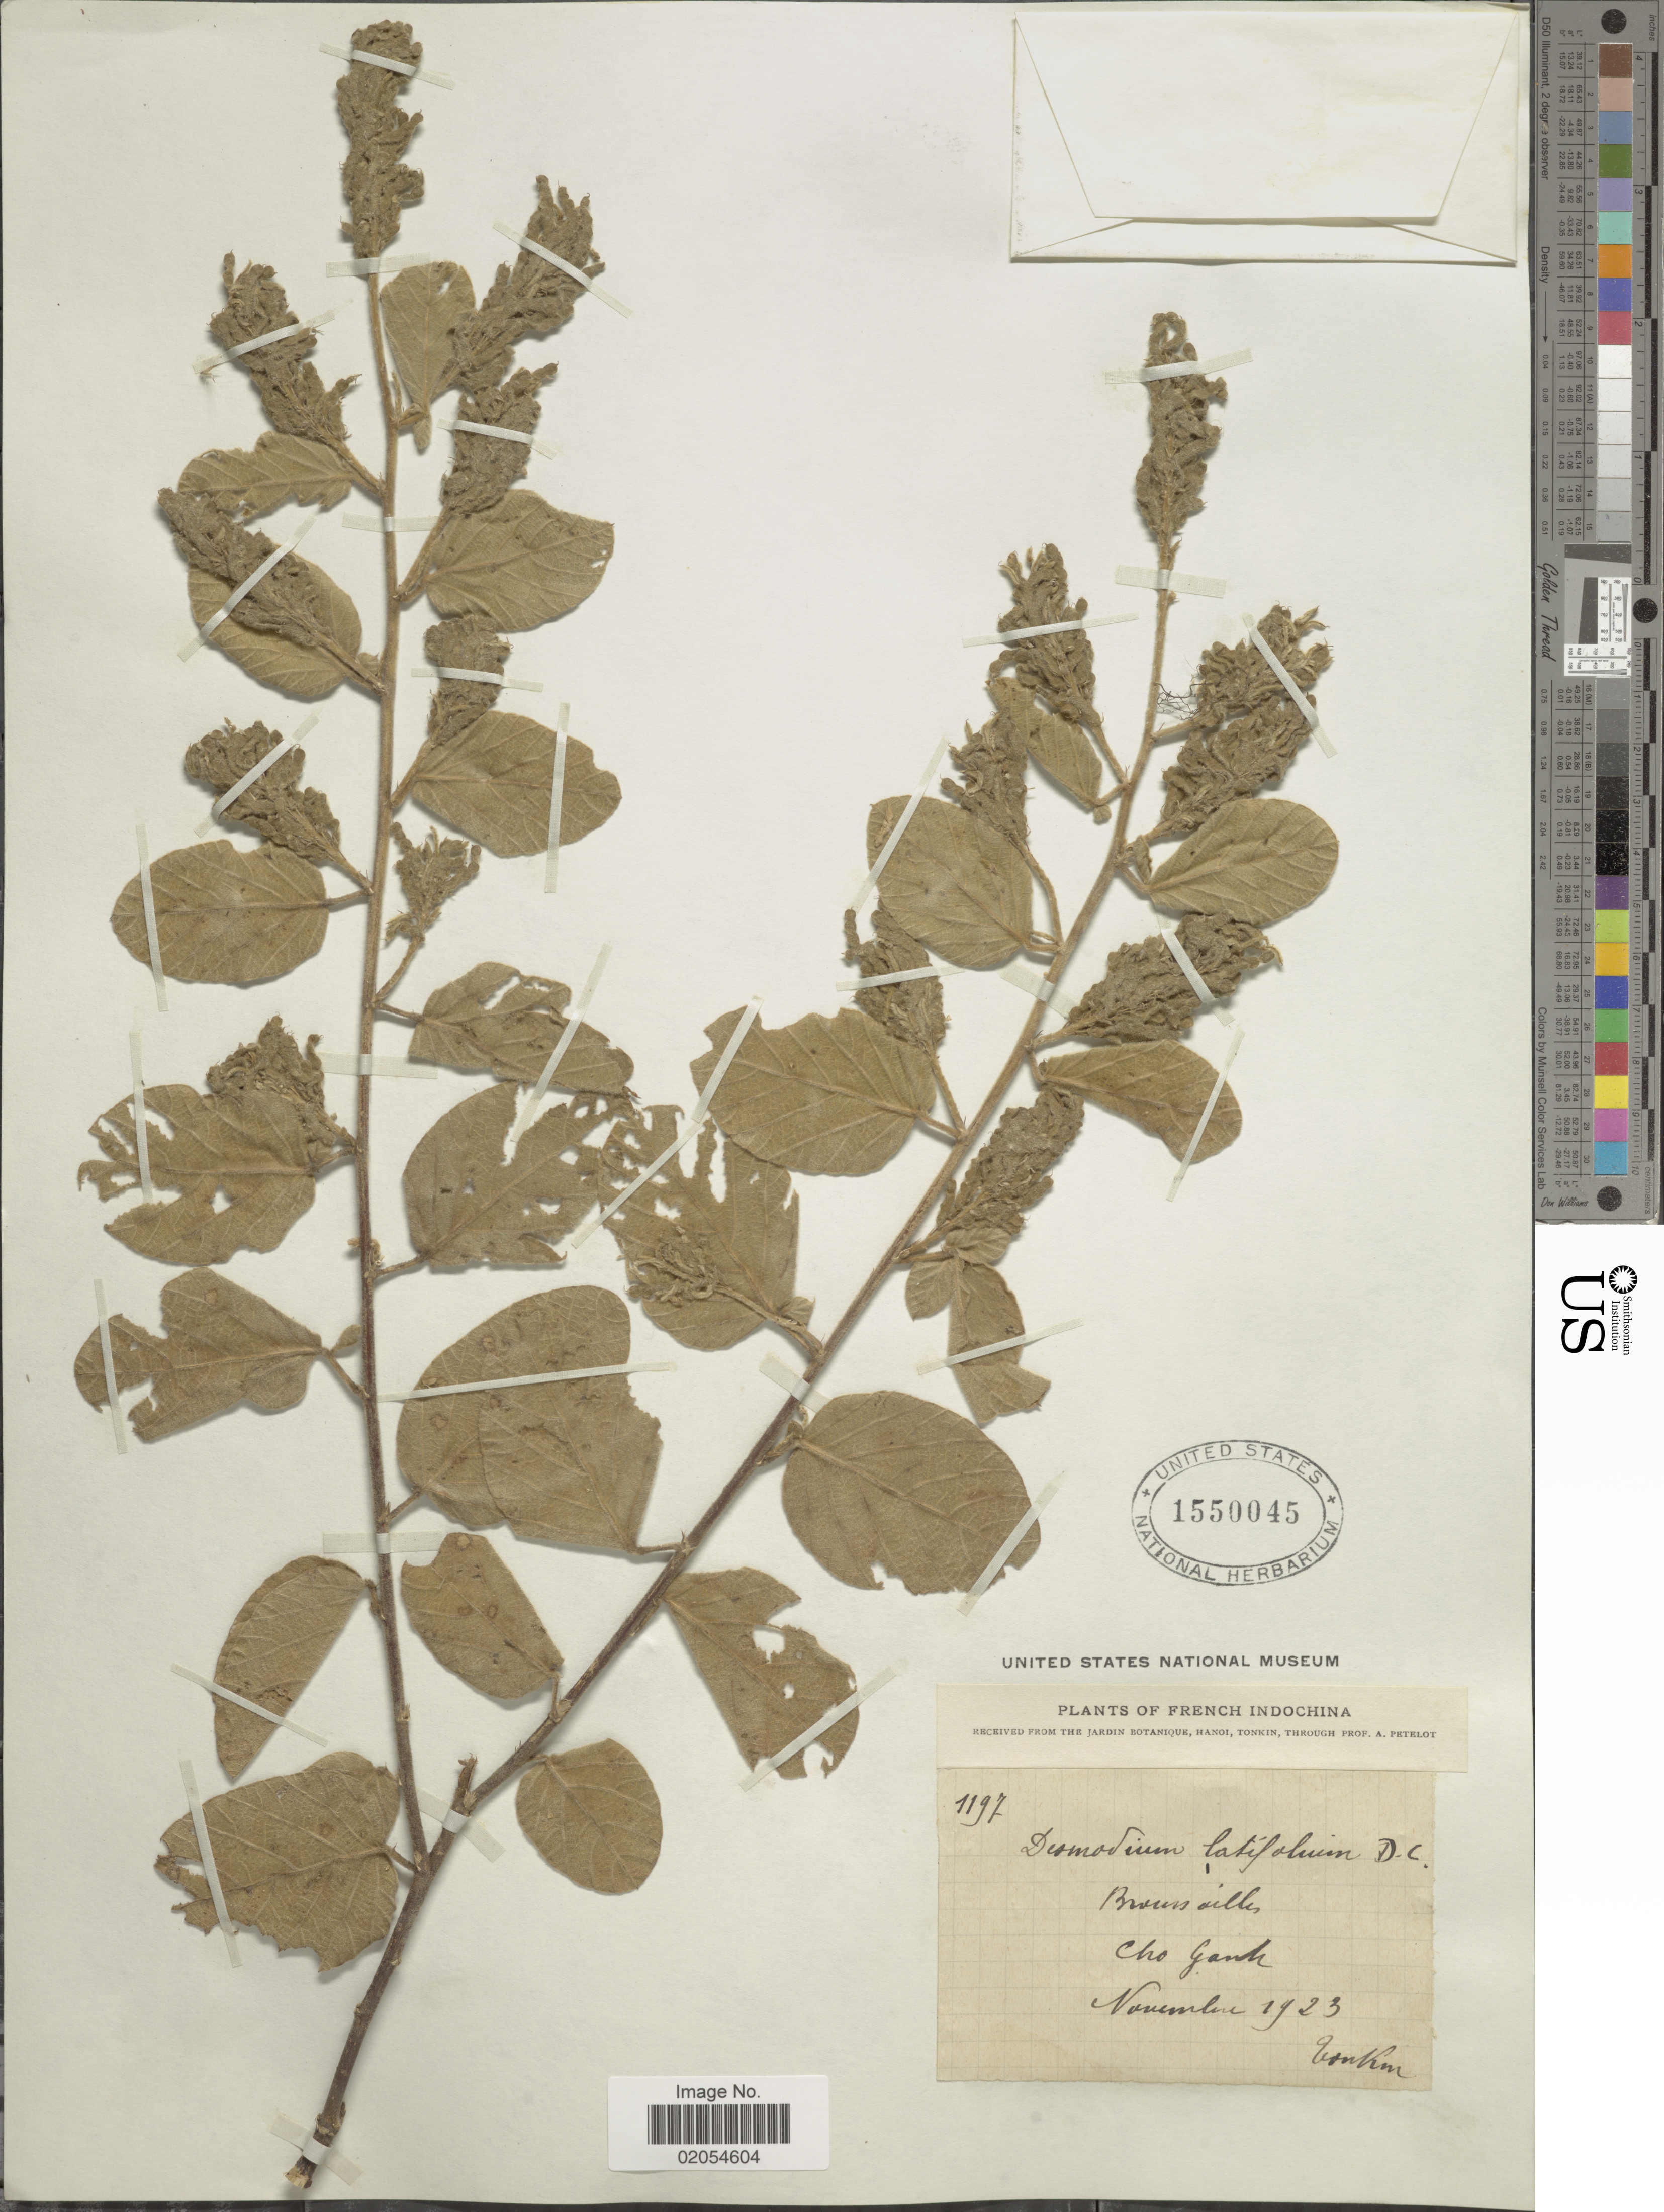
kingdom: Plantae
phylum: Tracheophyta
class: Magnoliopsida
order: Fabales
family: Fabaceae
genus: Polhillides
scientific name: Polhillides velutina subsp. velutina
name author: (Willd.) H. Ohashi & K. Ohashi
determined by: Strong, Mark T., (BOT), Smithsonian Institution - National Museum of Natural History (UNITED STATES)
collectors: A. Petelot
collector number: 1197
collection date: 1923-11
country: Vietnam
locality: French Indochina. Tonkin. Cho Gantz [interpreted]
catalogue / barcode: US 1550045